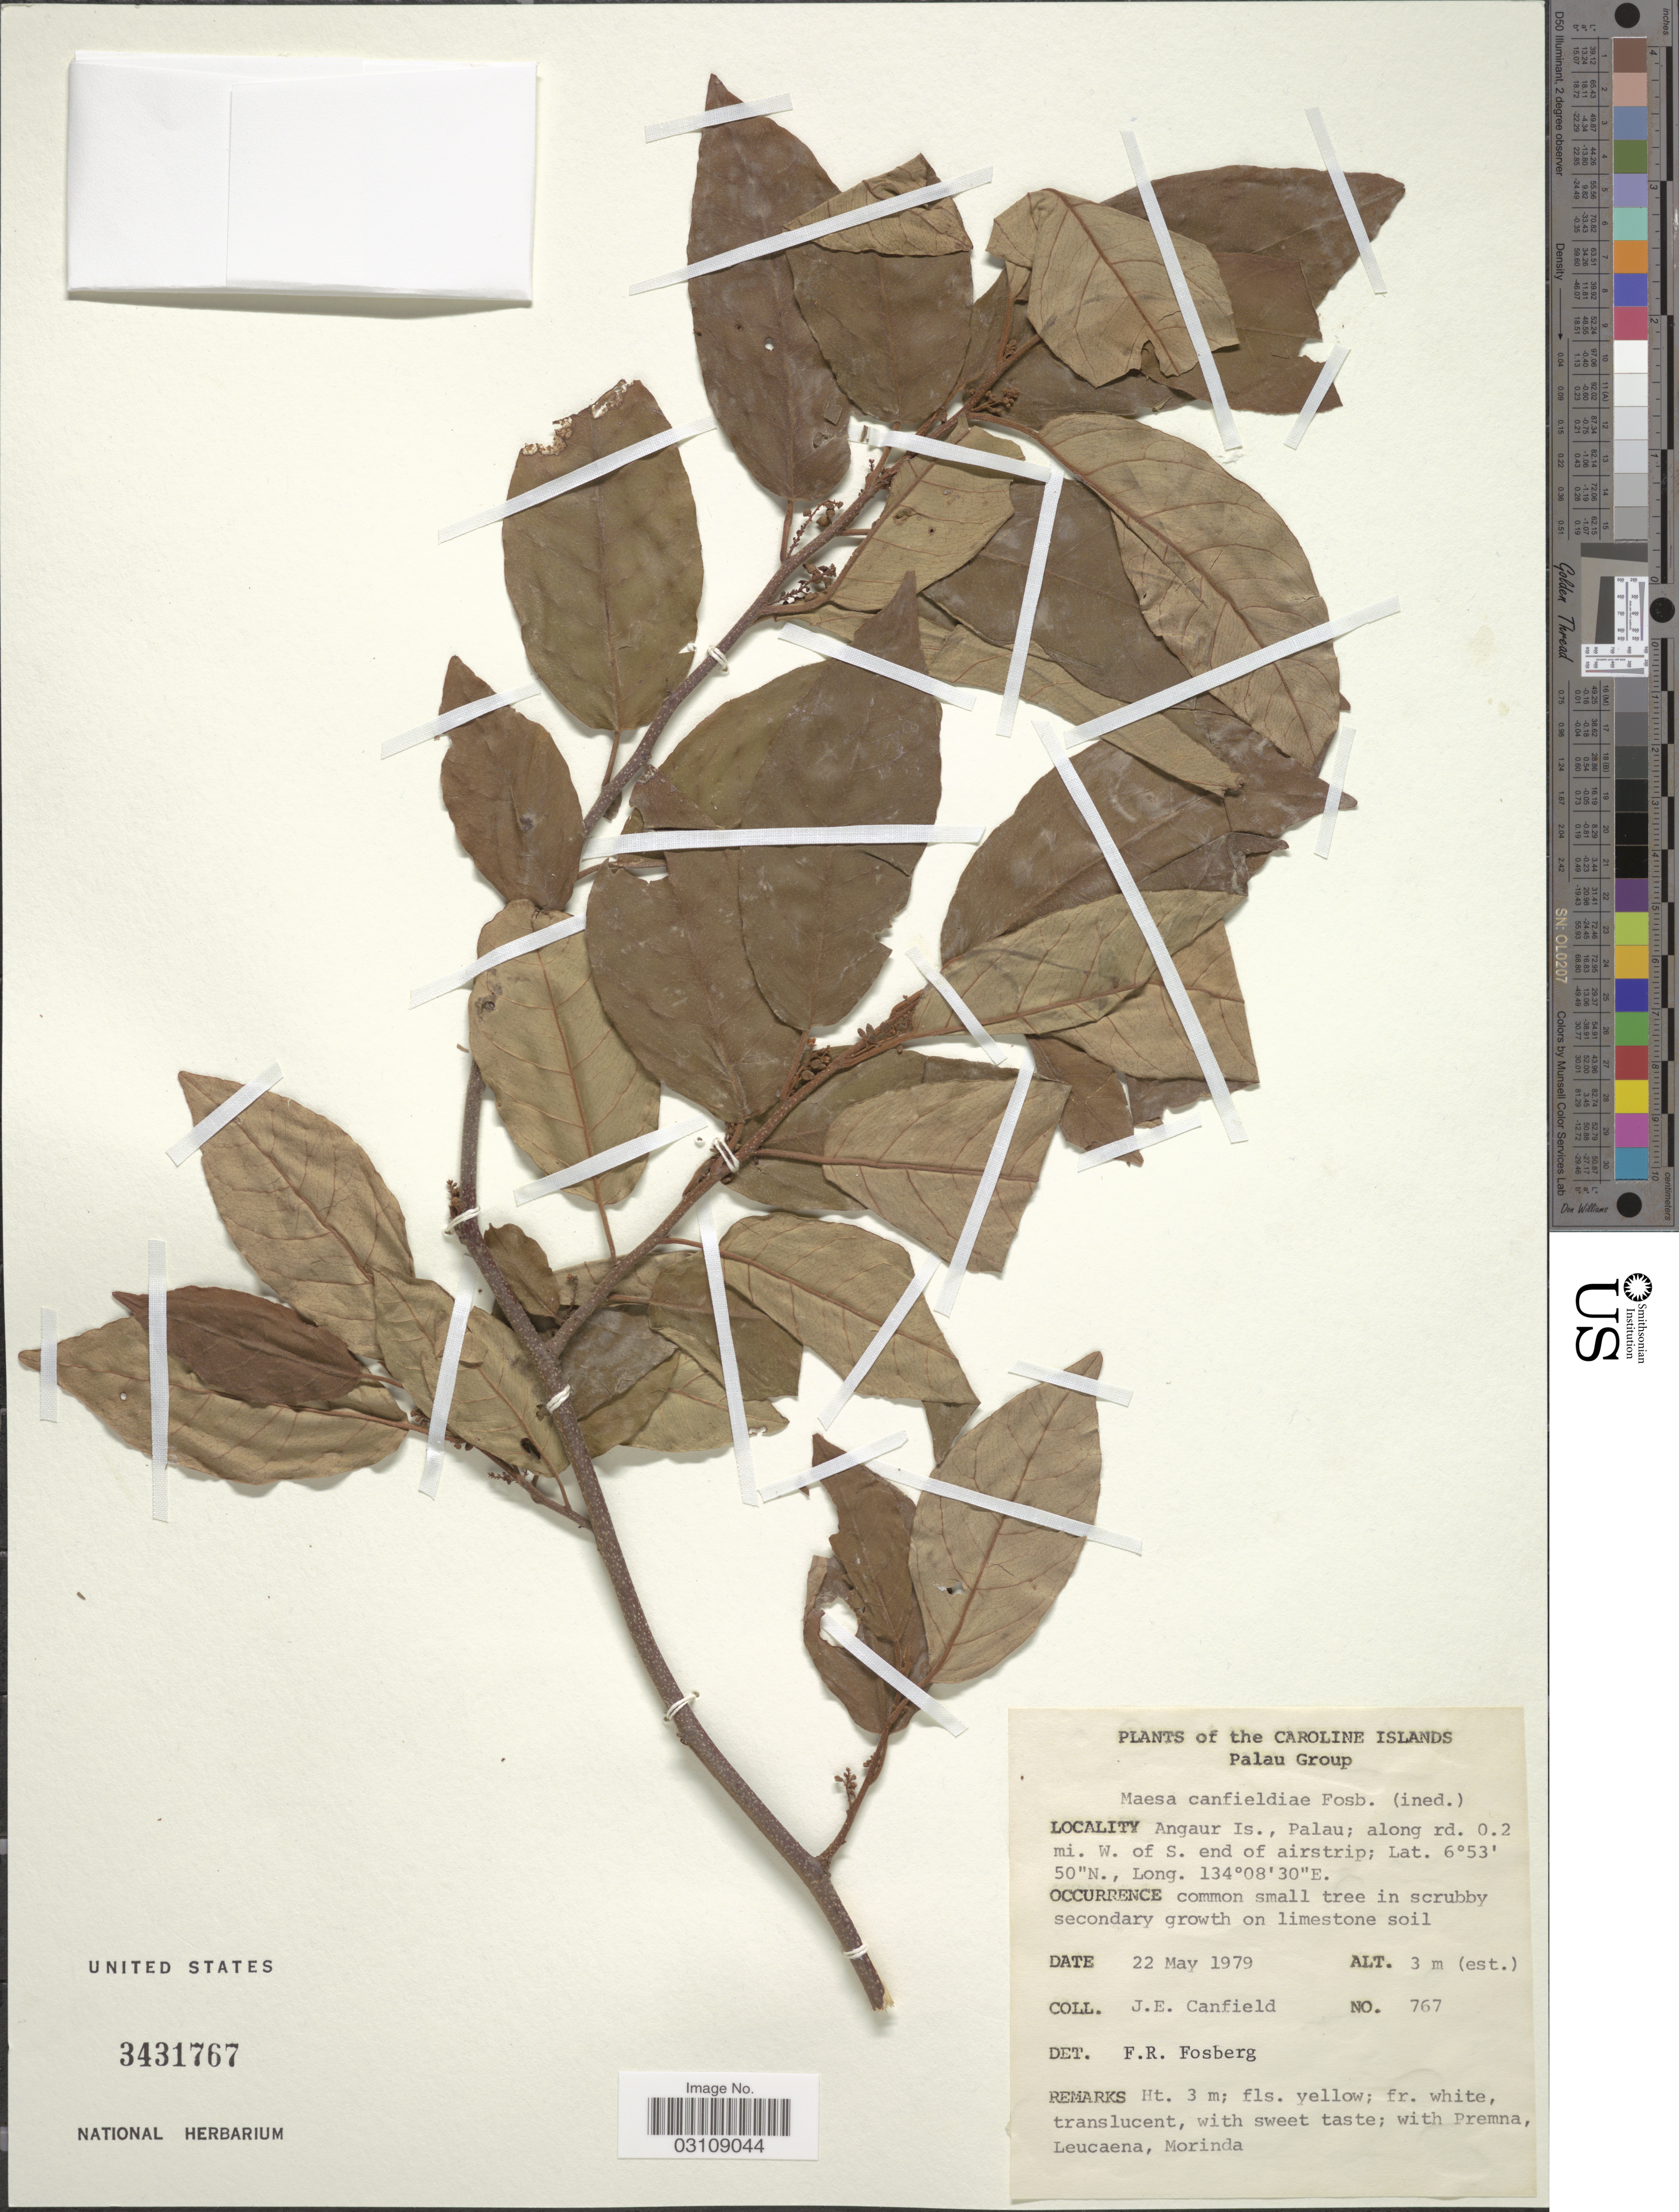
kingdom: Plantae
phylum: Tracheophyta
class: Magnoliopsida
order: Ericales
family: Primulaceae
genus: Maesa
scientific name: Maesa canfieldiae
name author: Fosberg & Sachet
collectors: J. E. Canfield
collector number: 767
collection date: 1979-05-22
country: Palau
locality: The Caroline Islands, Palau Group, Angaur Is., Palau; along rd. 0.2 mi. W. of S. end of airstrip.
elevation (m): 3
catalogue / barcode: US 3431767